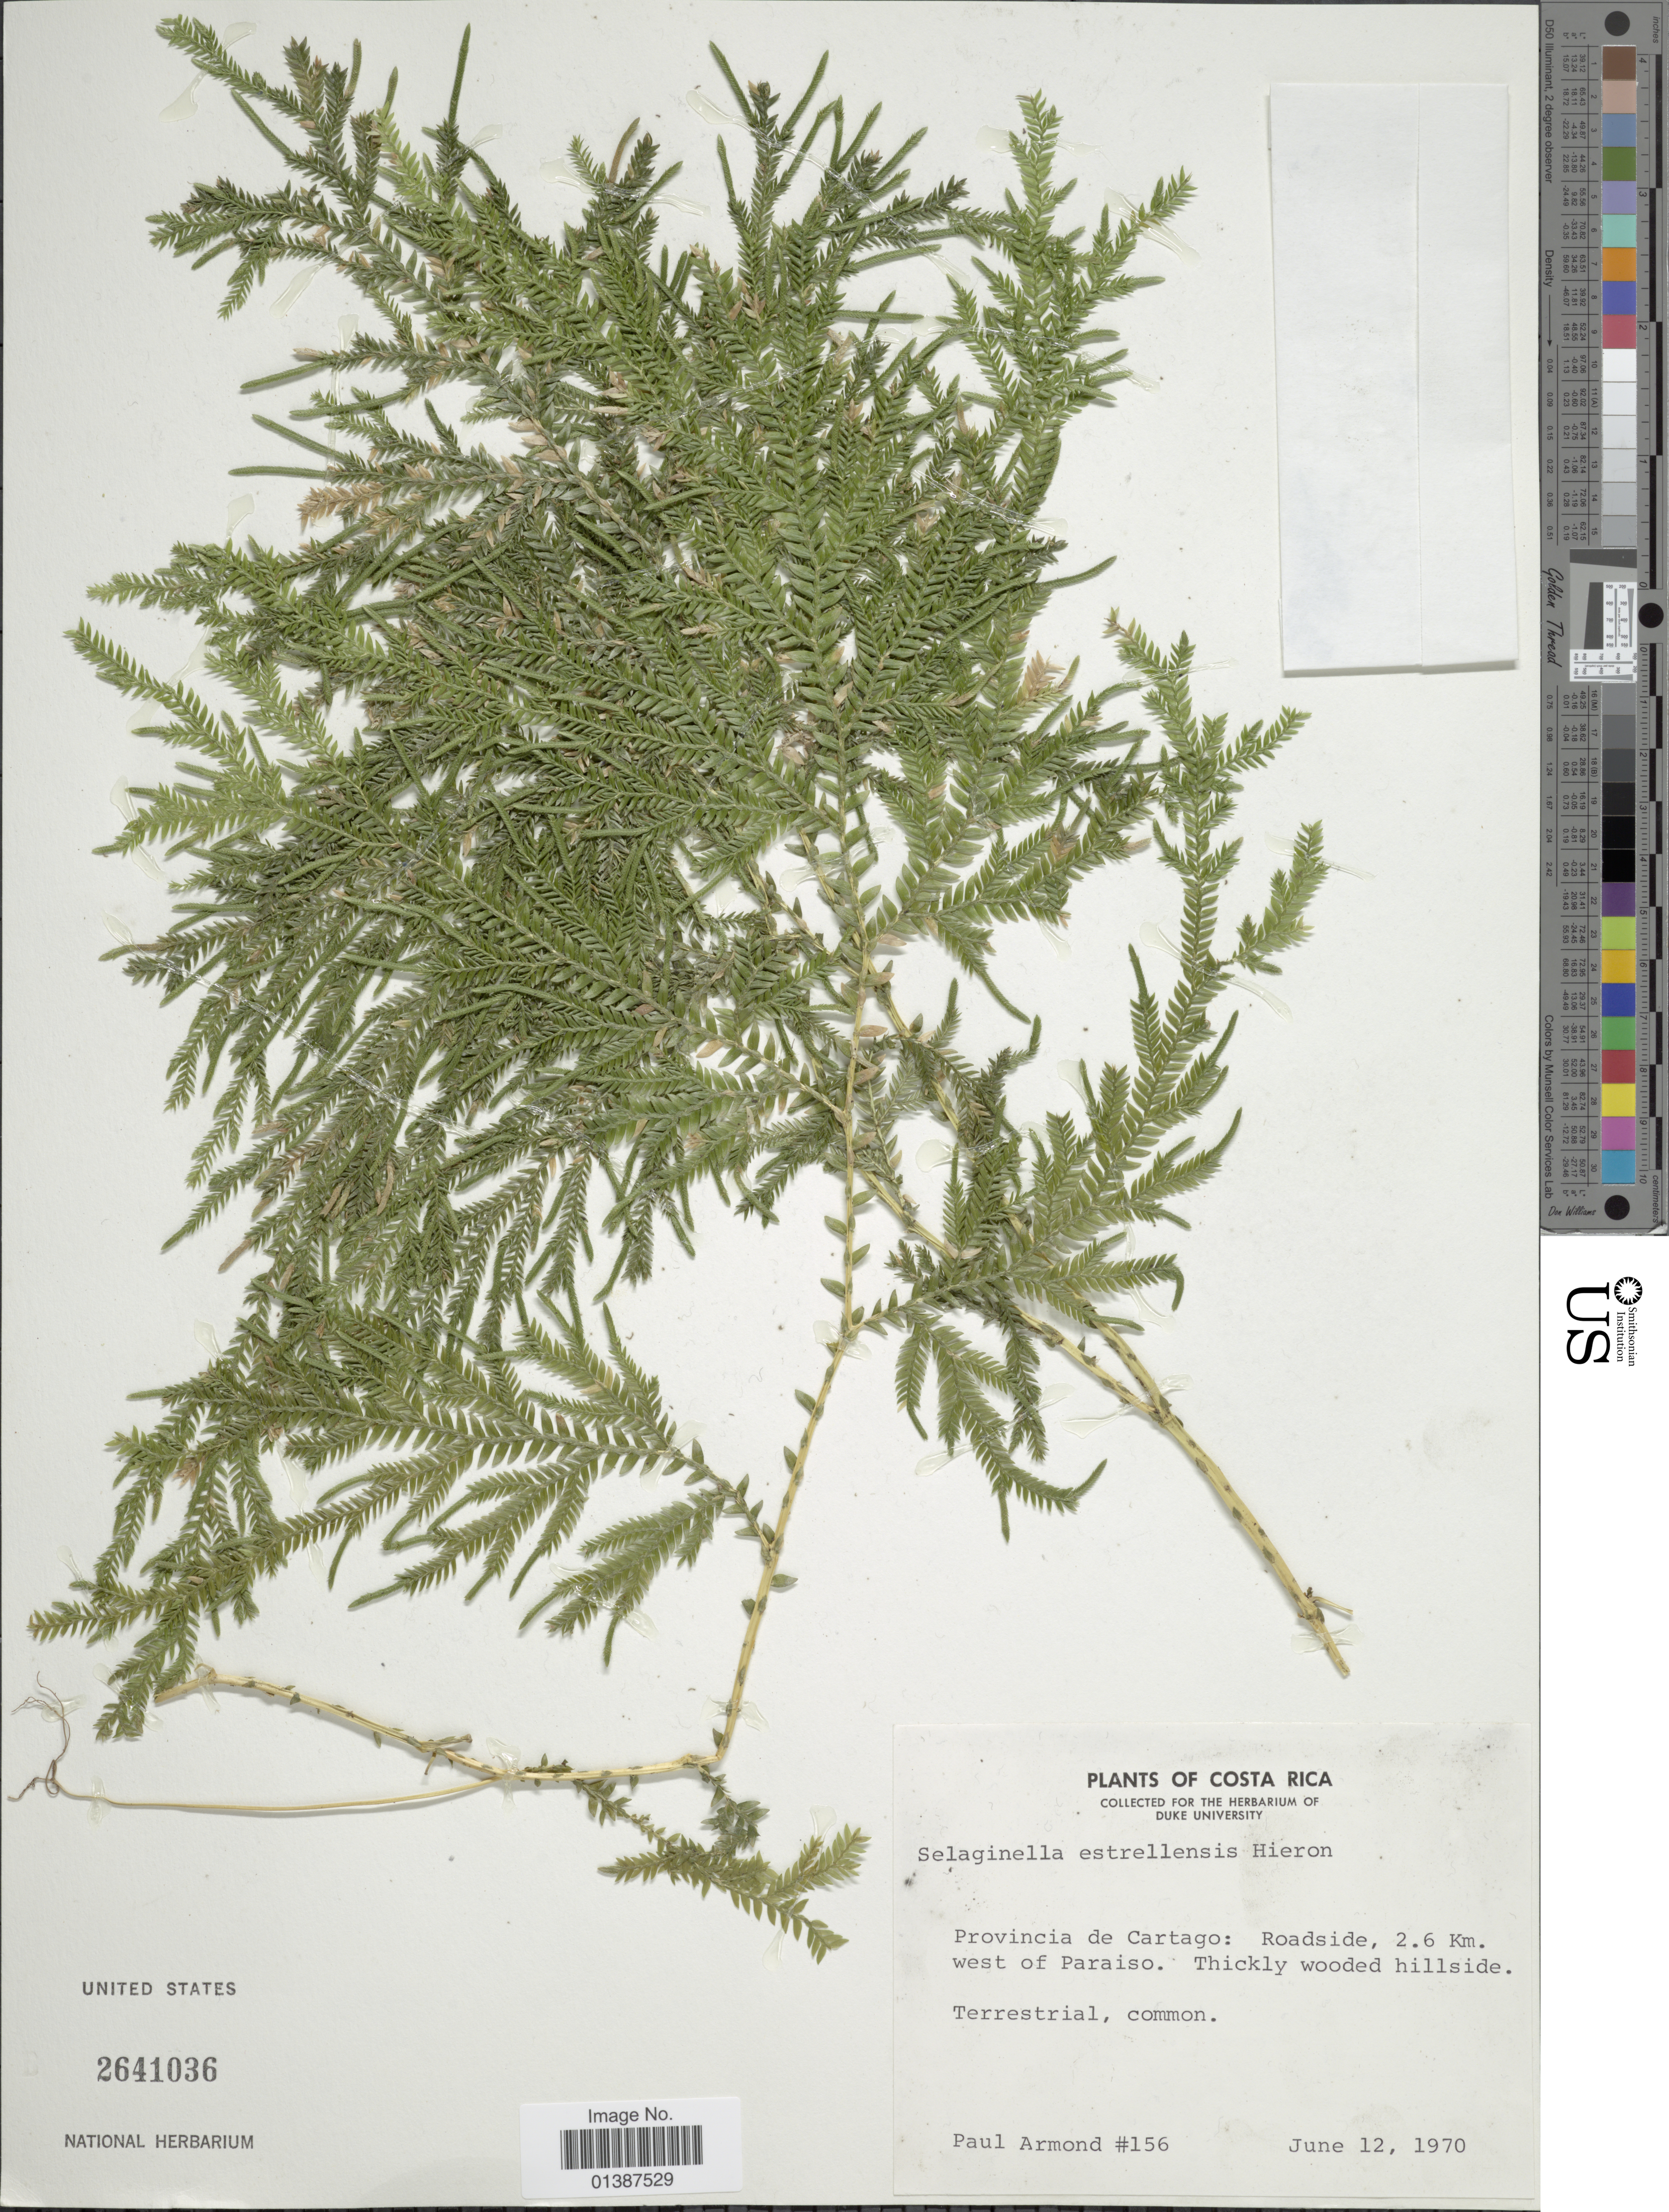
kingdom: Plantae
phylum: Tracheophyta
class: Lycopodiopsida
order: Selaginellales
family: Selaginellaceae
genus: Selaginella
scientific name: Selaginella estrellensis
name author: Hieron.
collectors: P. Armond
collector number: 156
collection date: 1970-06-12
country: Costa Rica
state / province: Cartago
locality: Provincia de Cartago: Roadside, 2.6 Km. west of Paraiso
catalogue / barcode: US 2641036